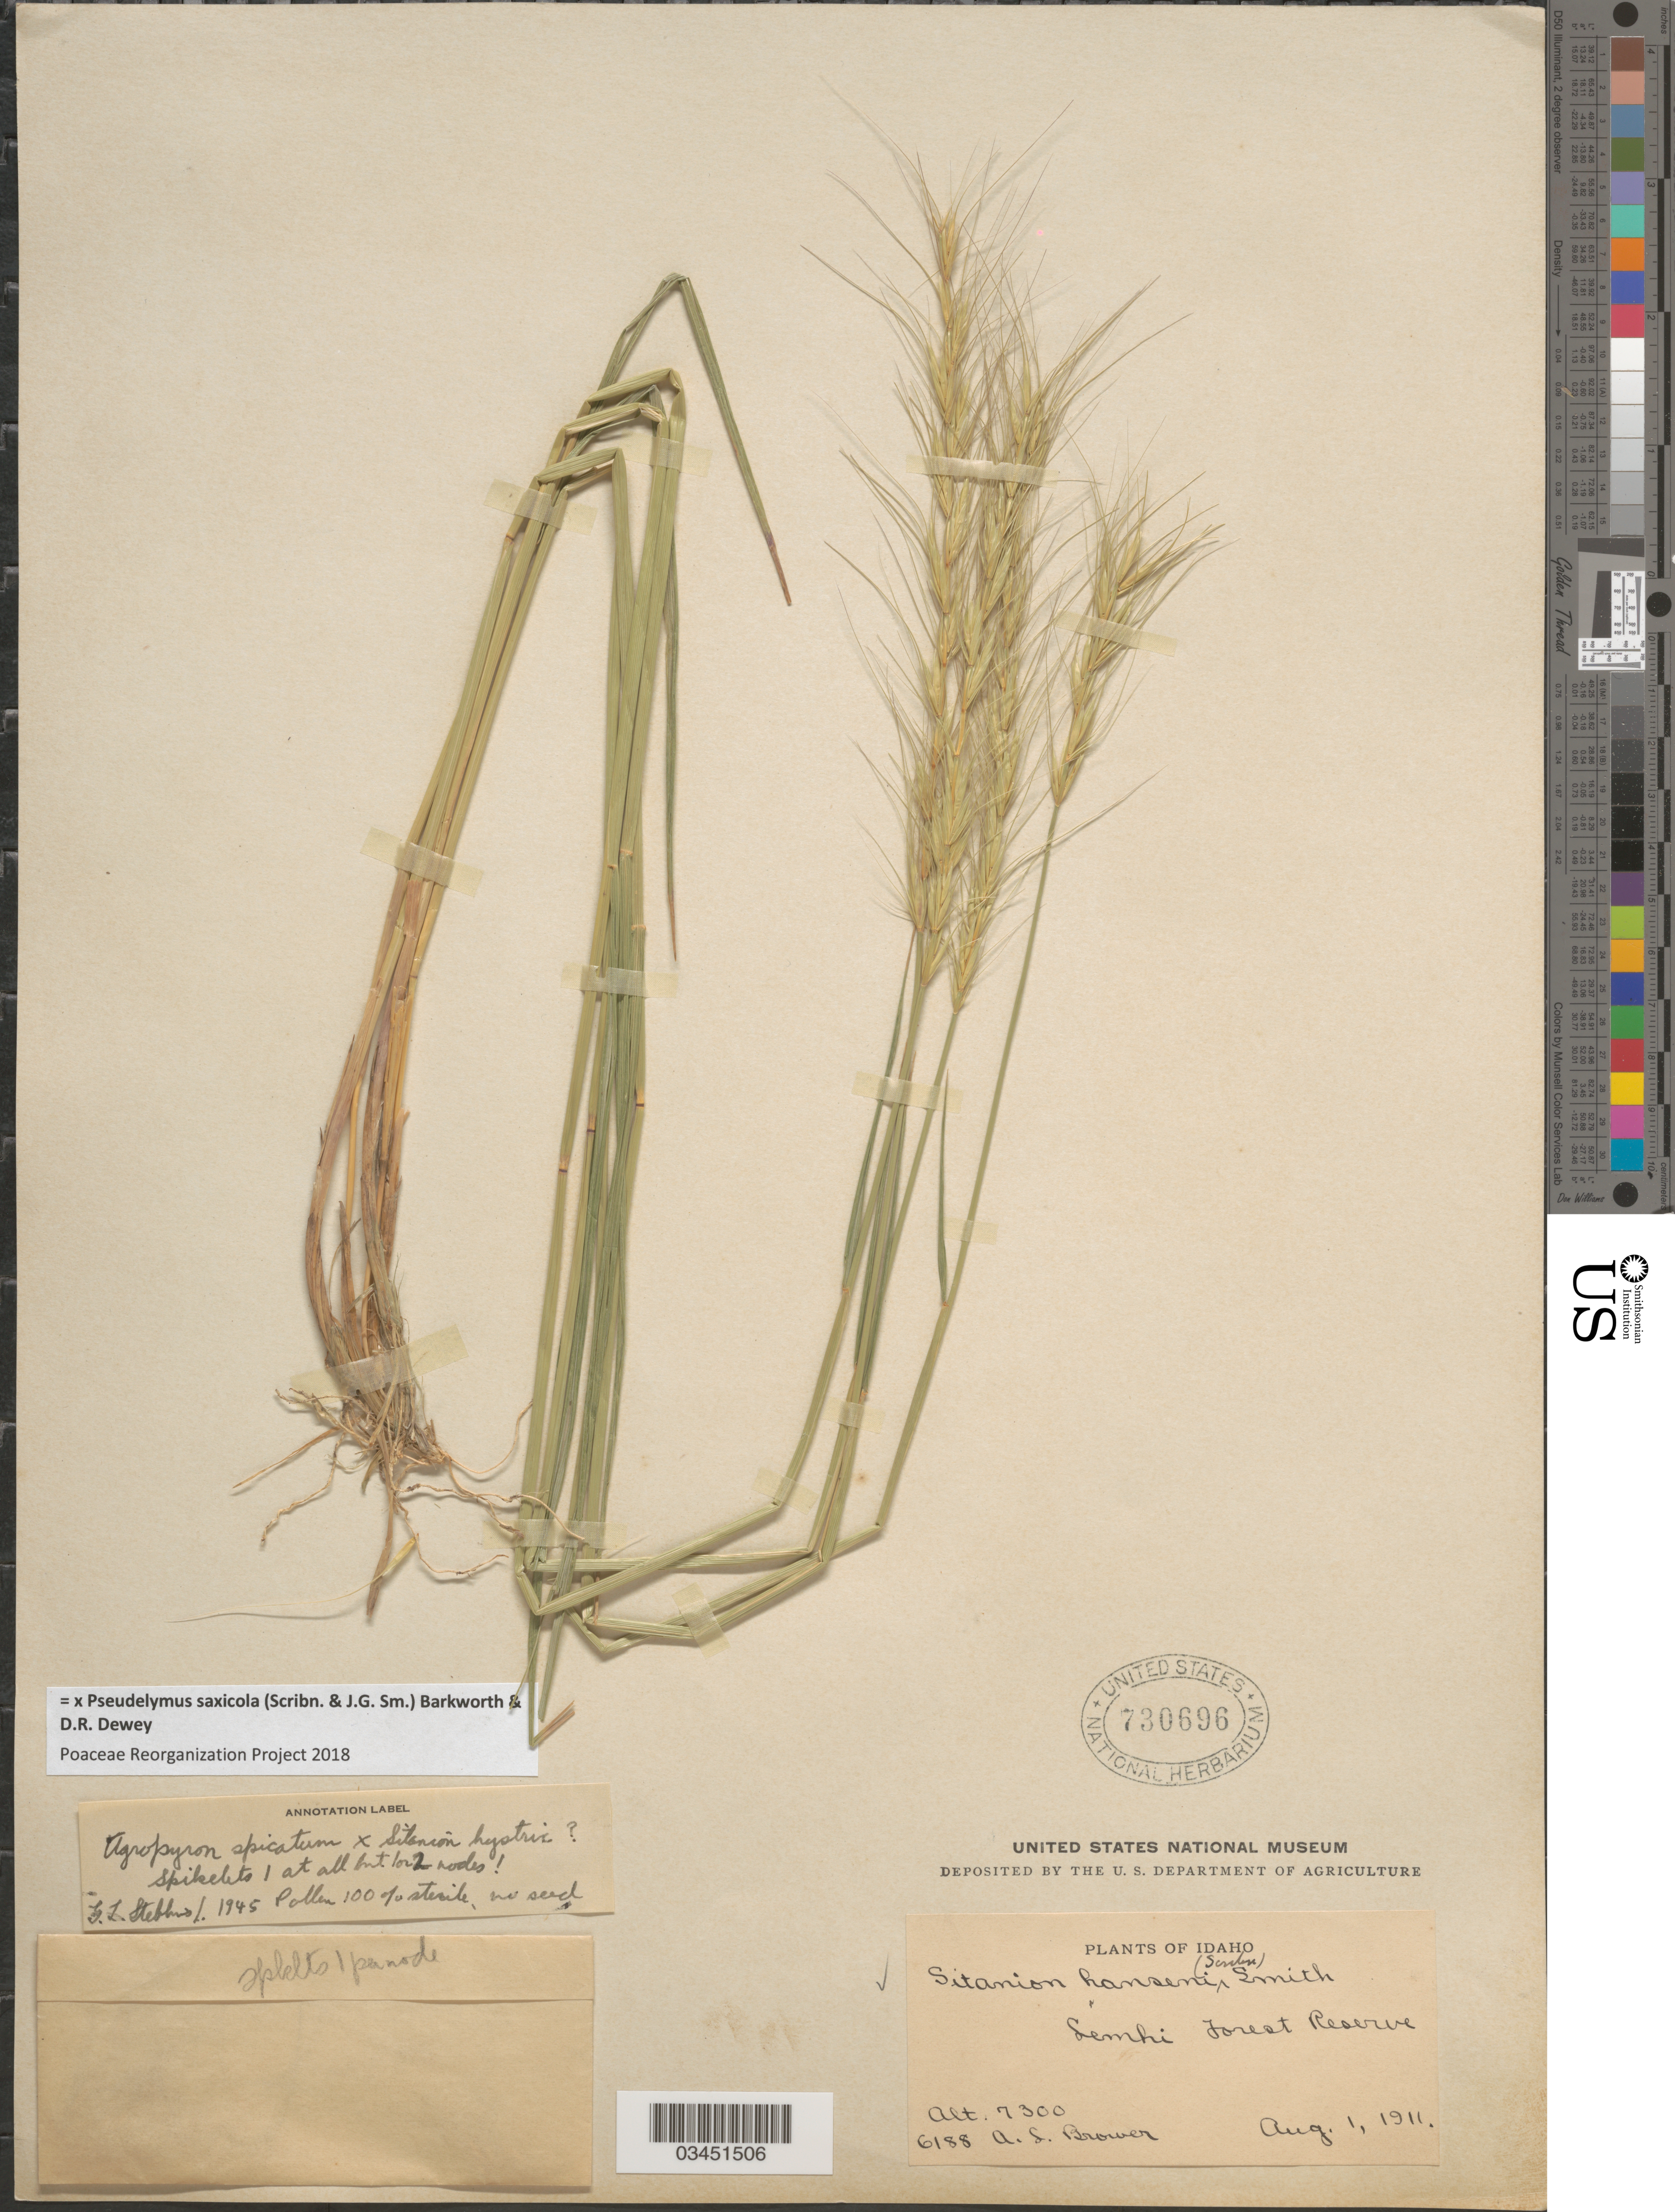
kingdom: Plantae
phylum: Tracheophyta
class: Liliopsida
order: Poales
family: Poaceae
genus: Pseudelymus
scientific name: x Pseudelymus saxicola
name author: (Scribn. & J.G. Sm.) Barkworth & Dewey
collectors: A. Brower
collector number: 6188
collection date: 1911-08-01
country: United States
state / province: Idaho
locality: Semhi Forest Reserve.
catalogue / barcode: US 730696